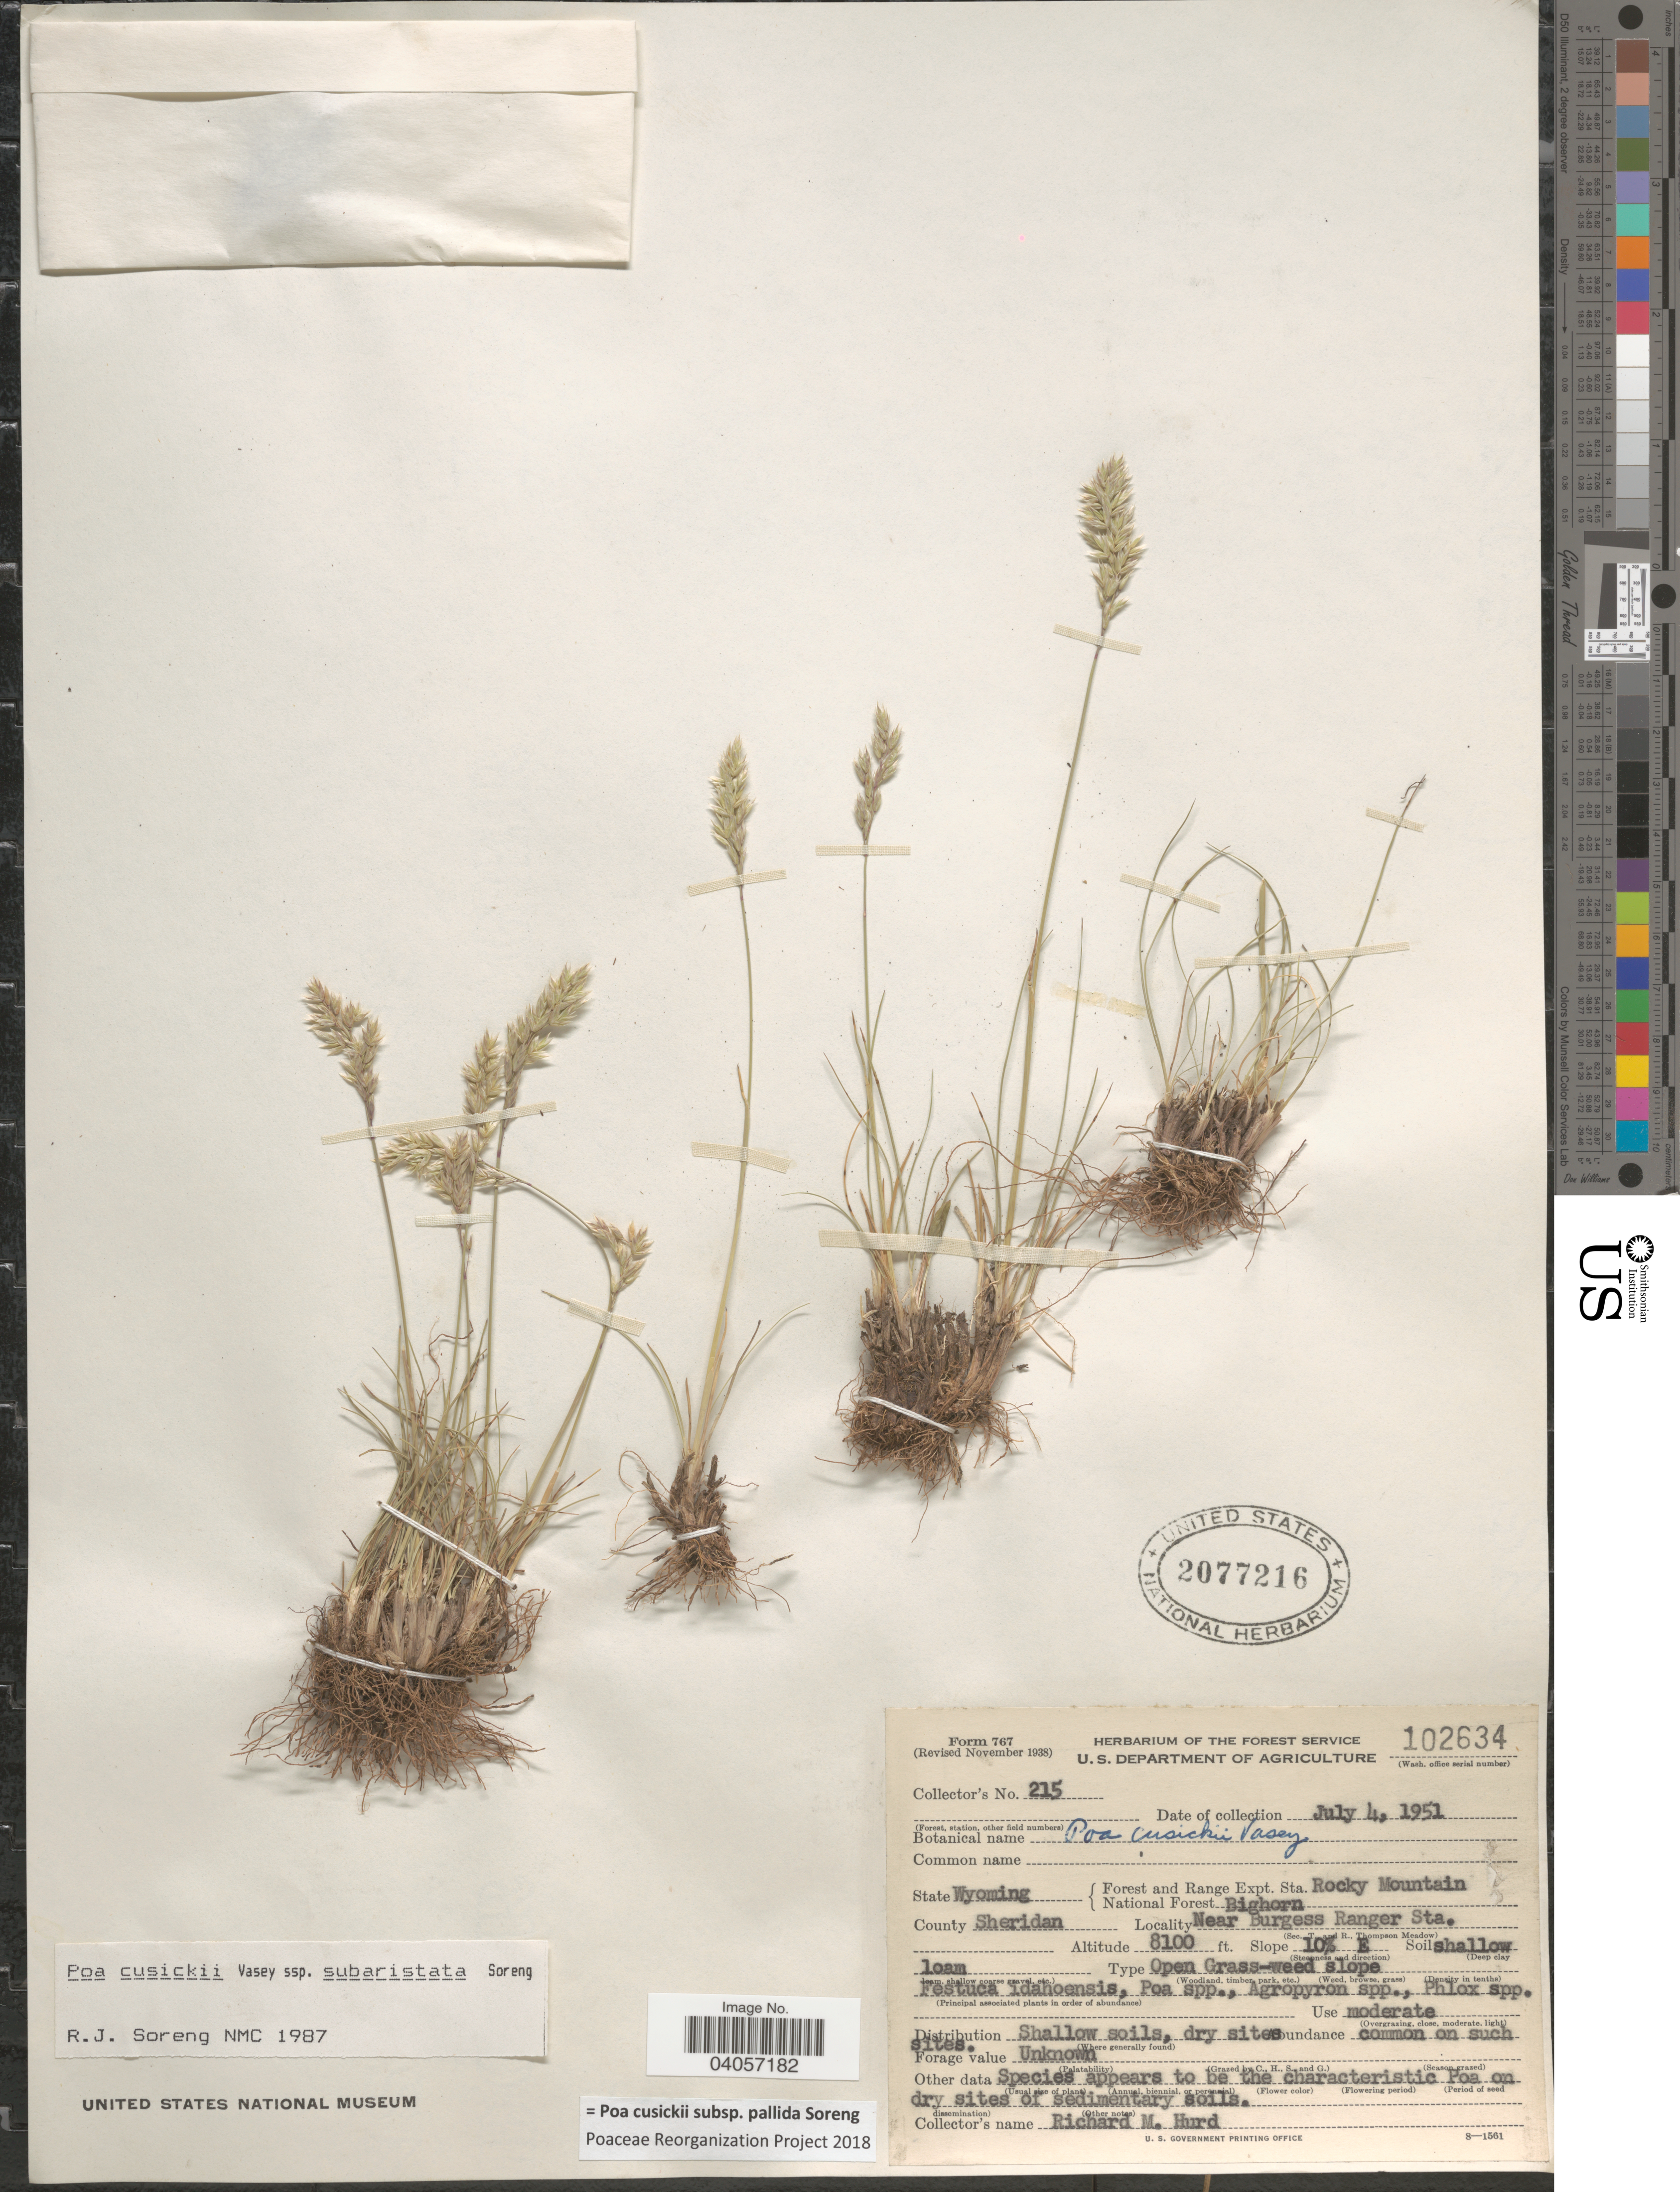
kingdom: Plantae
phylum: Tracheophyta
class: Liliopsida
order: Poales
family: Poaceae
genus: Poa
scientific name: Poa cusickii subsp. pallida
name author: Soreng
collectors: R. Hurd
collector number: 215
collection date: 1951-07-04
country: United States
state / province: Wyoming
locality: Forest and Range Expt. Sta. Rocky Mountain. National Forest Bighorn. County Sheridan. Near Burgess Ranger Sta. Slope 10% S.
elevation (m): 2469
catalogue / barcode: US 2077216